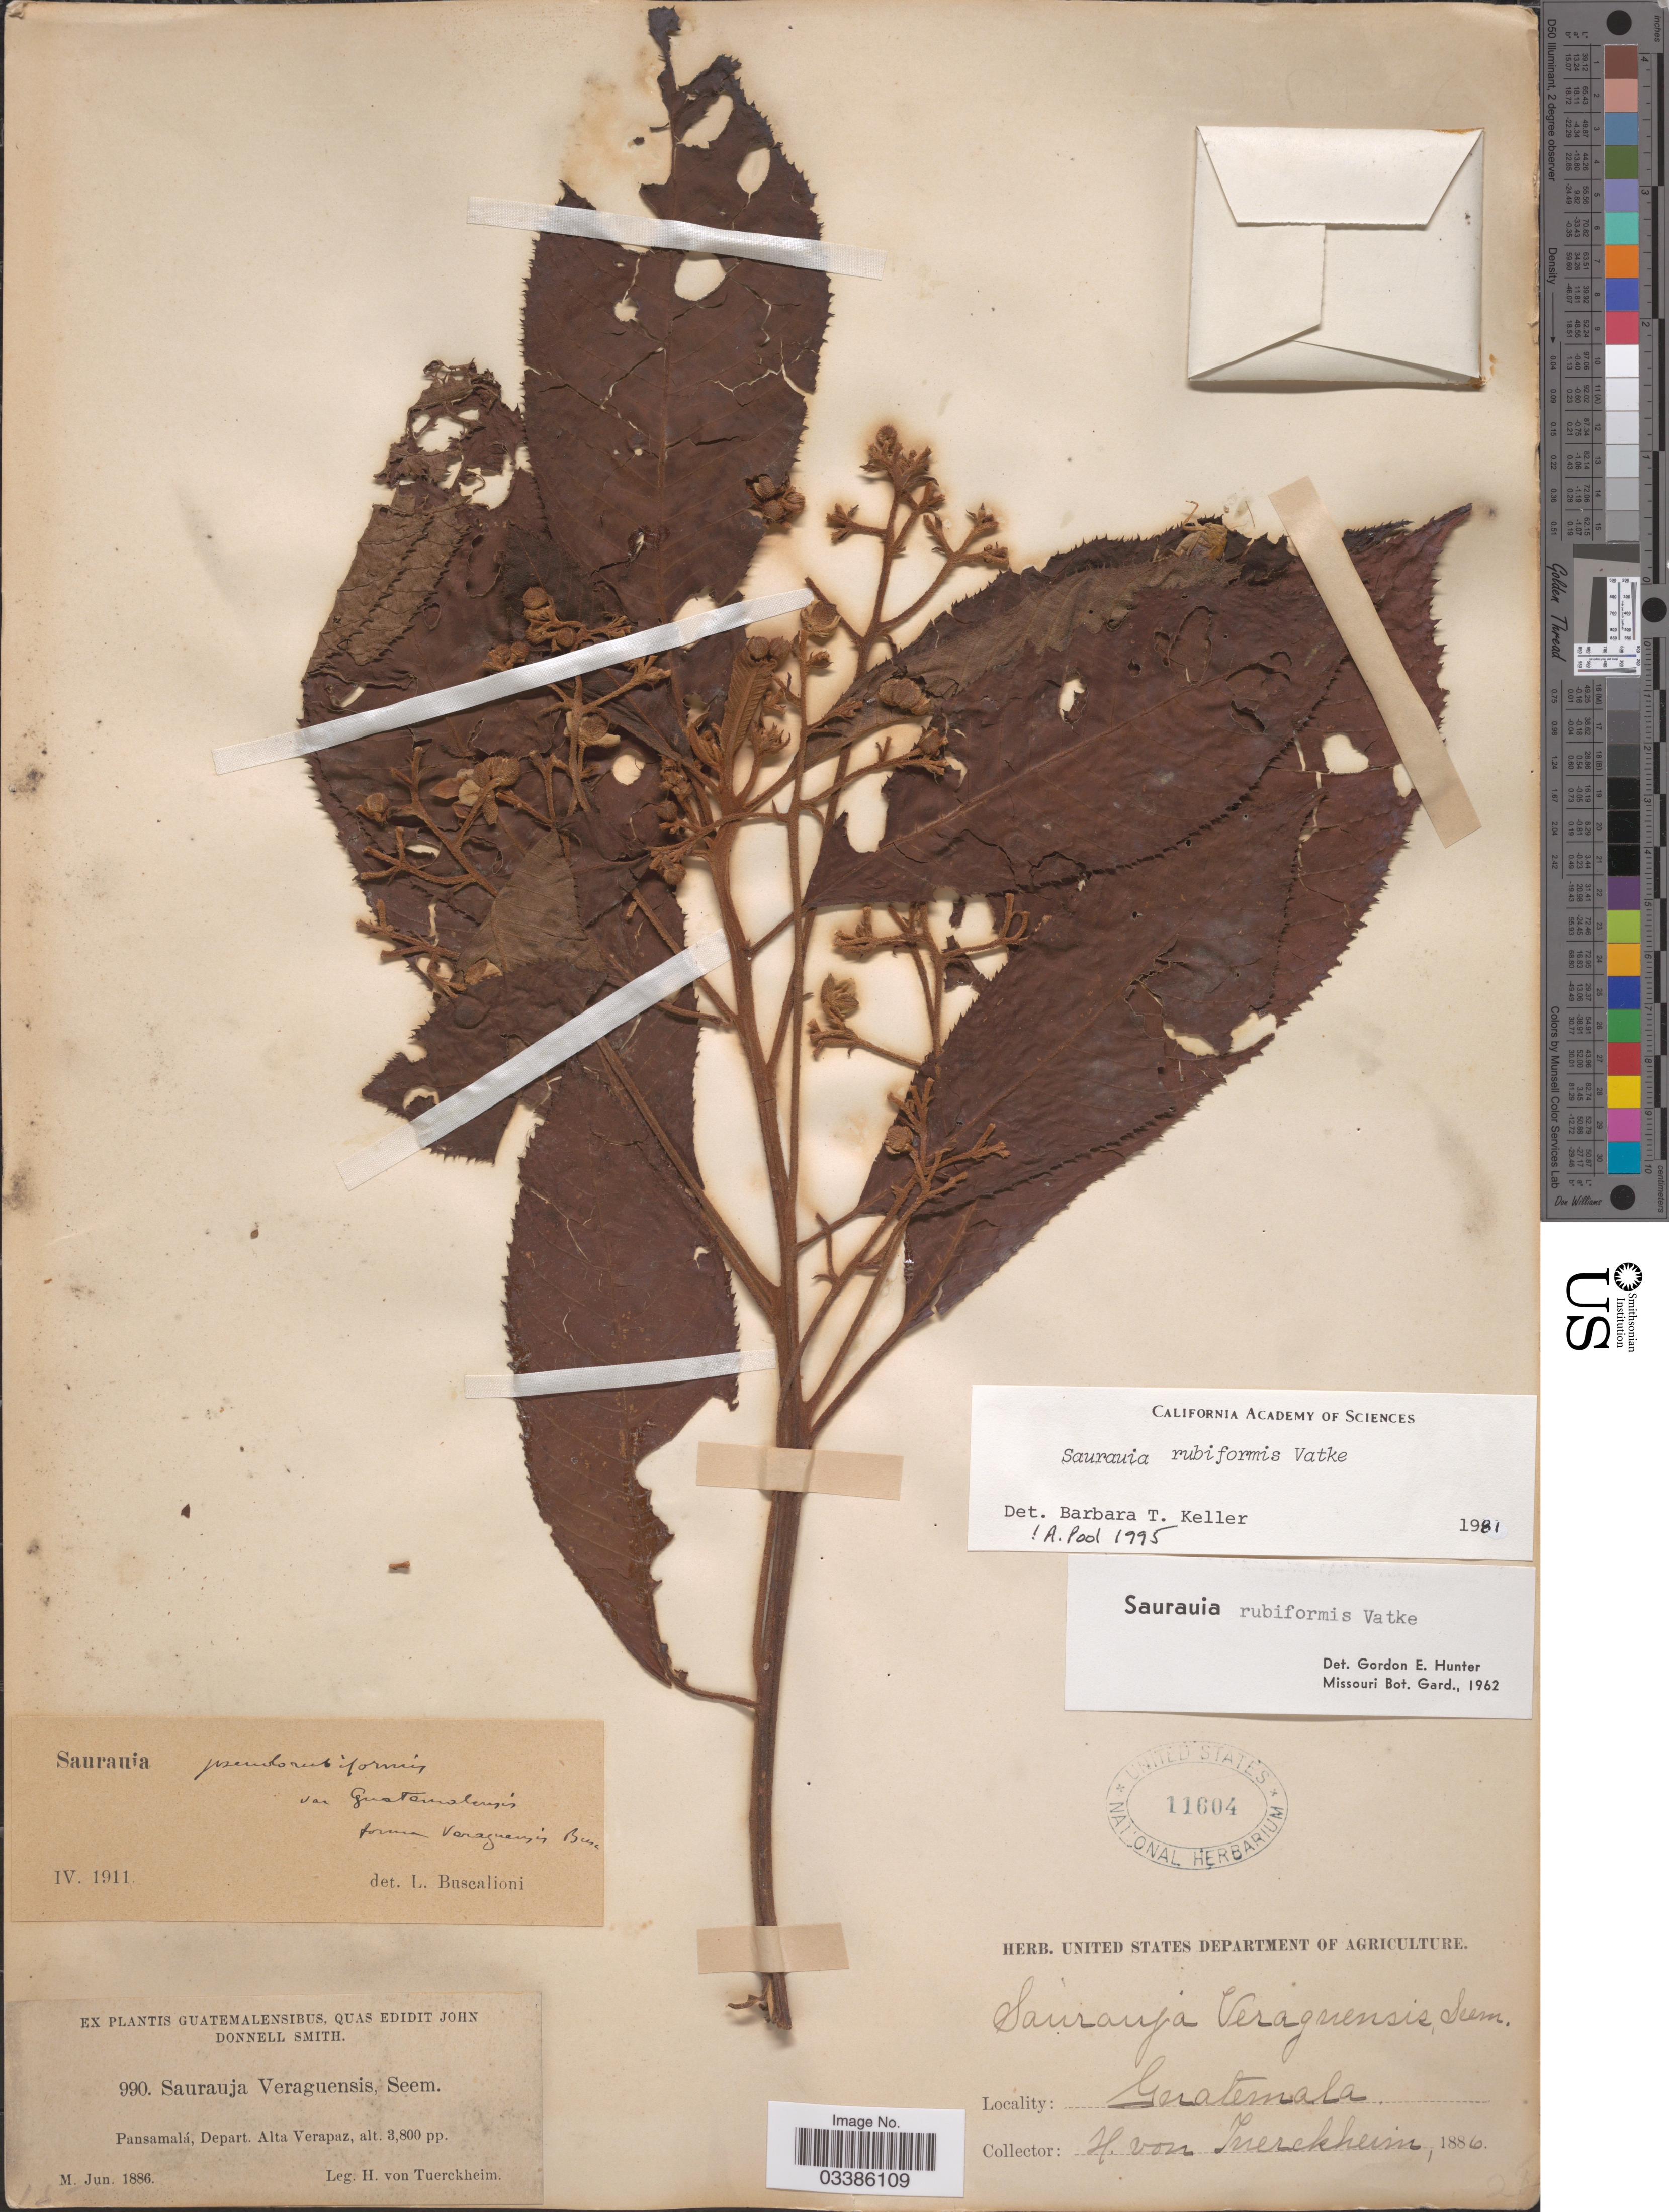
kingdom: Plantae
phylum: Tracheophyta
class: Magnoliopsida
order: Ericales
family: Actinidiaceae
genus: Saurauia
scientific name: Saurauia rubiformis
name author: Vatke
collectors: H. von Tuerckheim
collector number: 990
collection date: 1886-06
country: Guatemala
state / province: Alta Verapaz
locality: Pansamalá, Depart. Alta Verapaz.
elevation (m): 1158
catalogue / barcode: US 11604